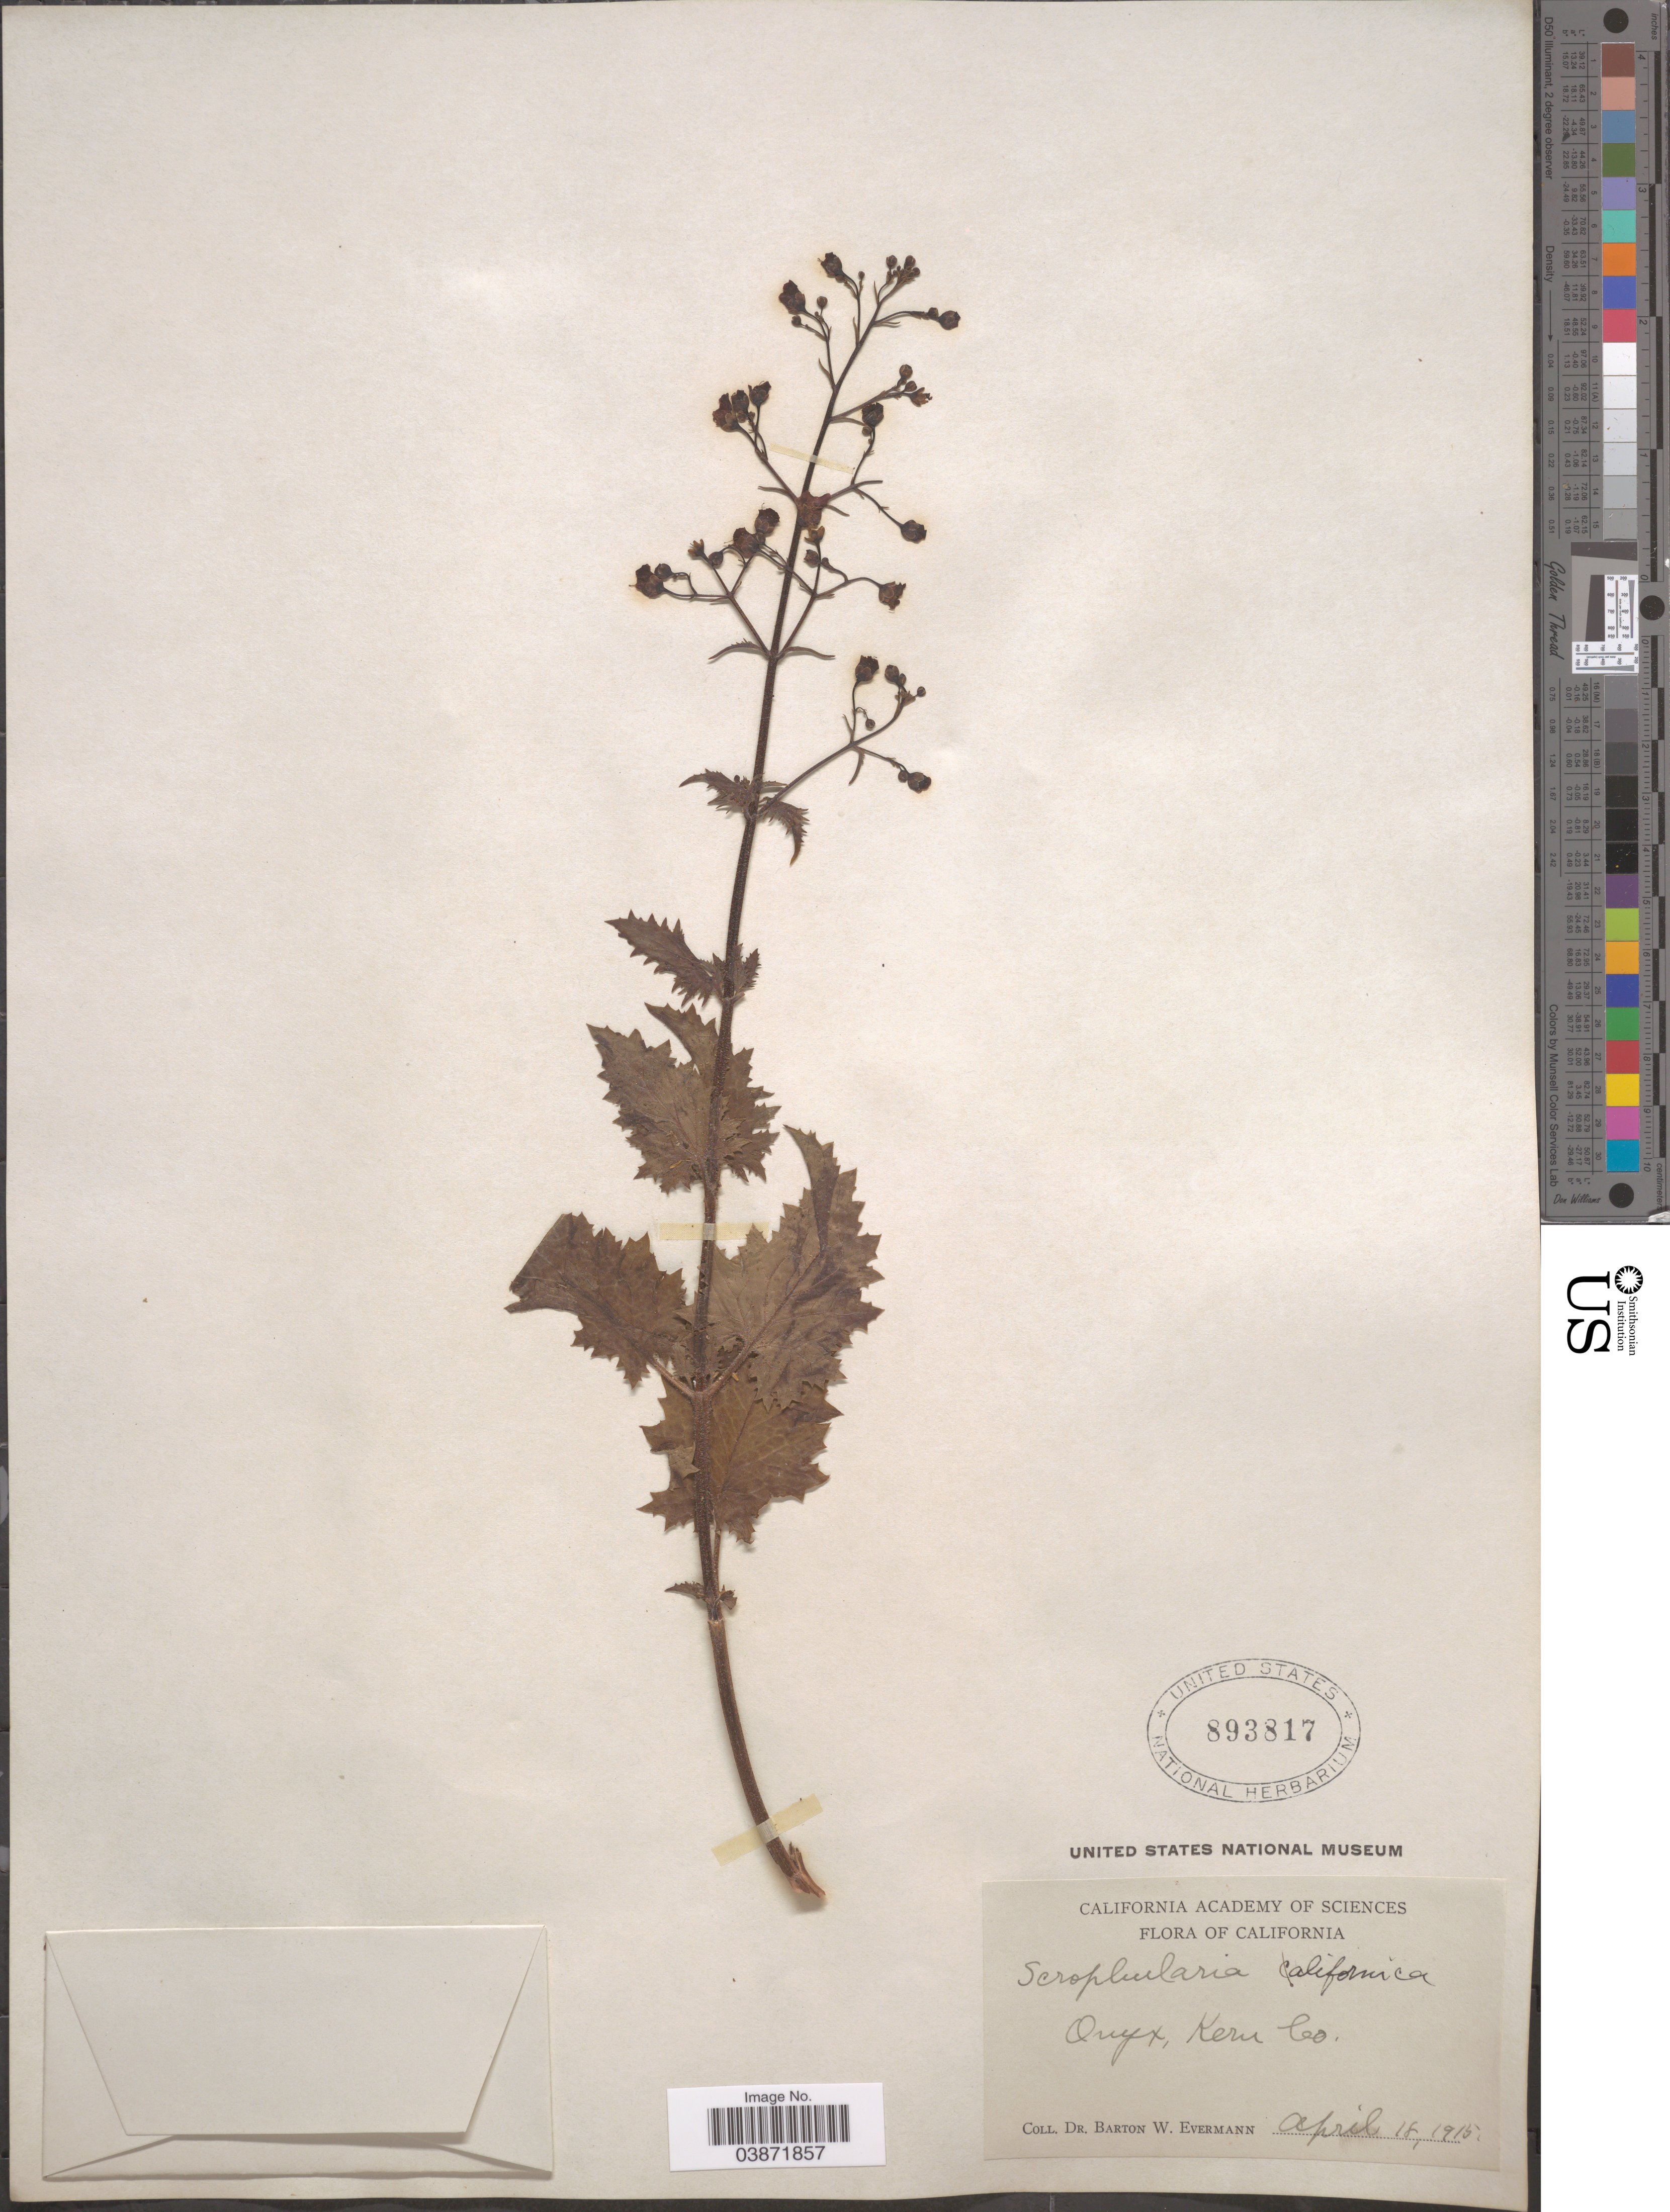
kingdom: Plantae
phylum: Tracheophyta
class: Magnoliopsida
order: Lamiales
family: Scrophulariaceae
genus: Scrophularia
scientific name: Scrophularia californica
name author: Cham. & Schltdl.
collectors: B. W. Evermann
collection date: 1915-04-18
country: United States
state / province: California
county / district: Kern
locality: Onyx, Kern Co.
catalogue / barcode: US 893817